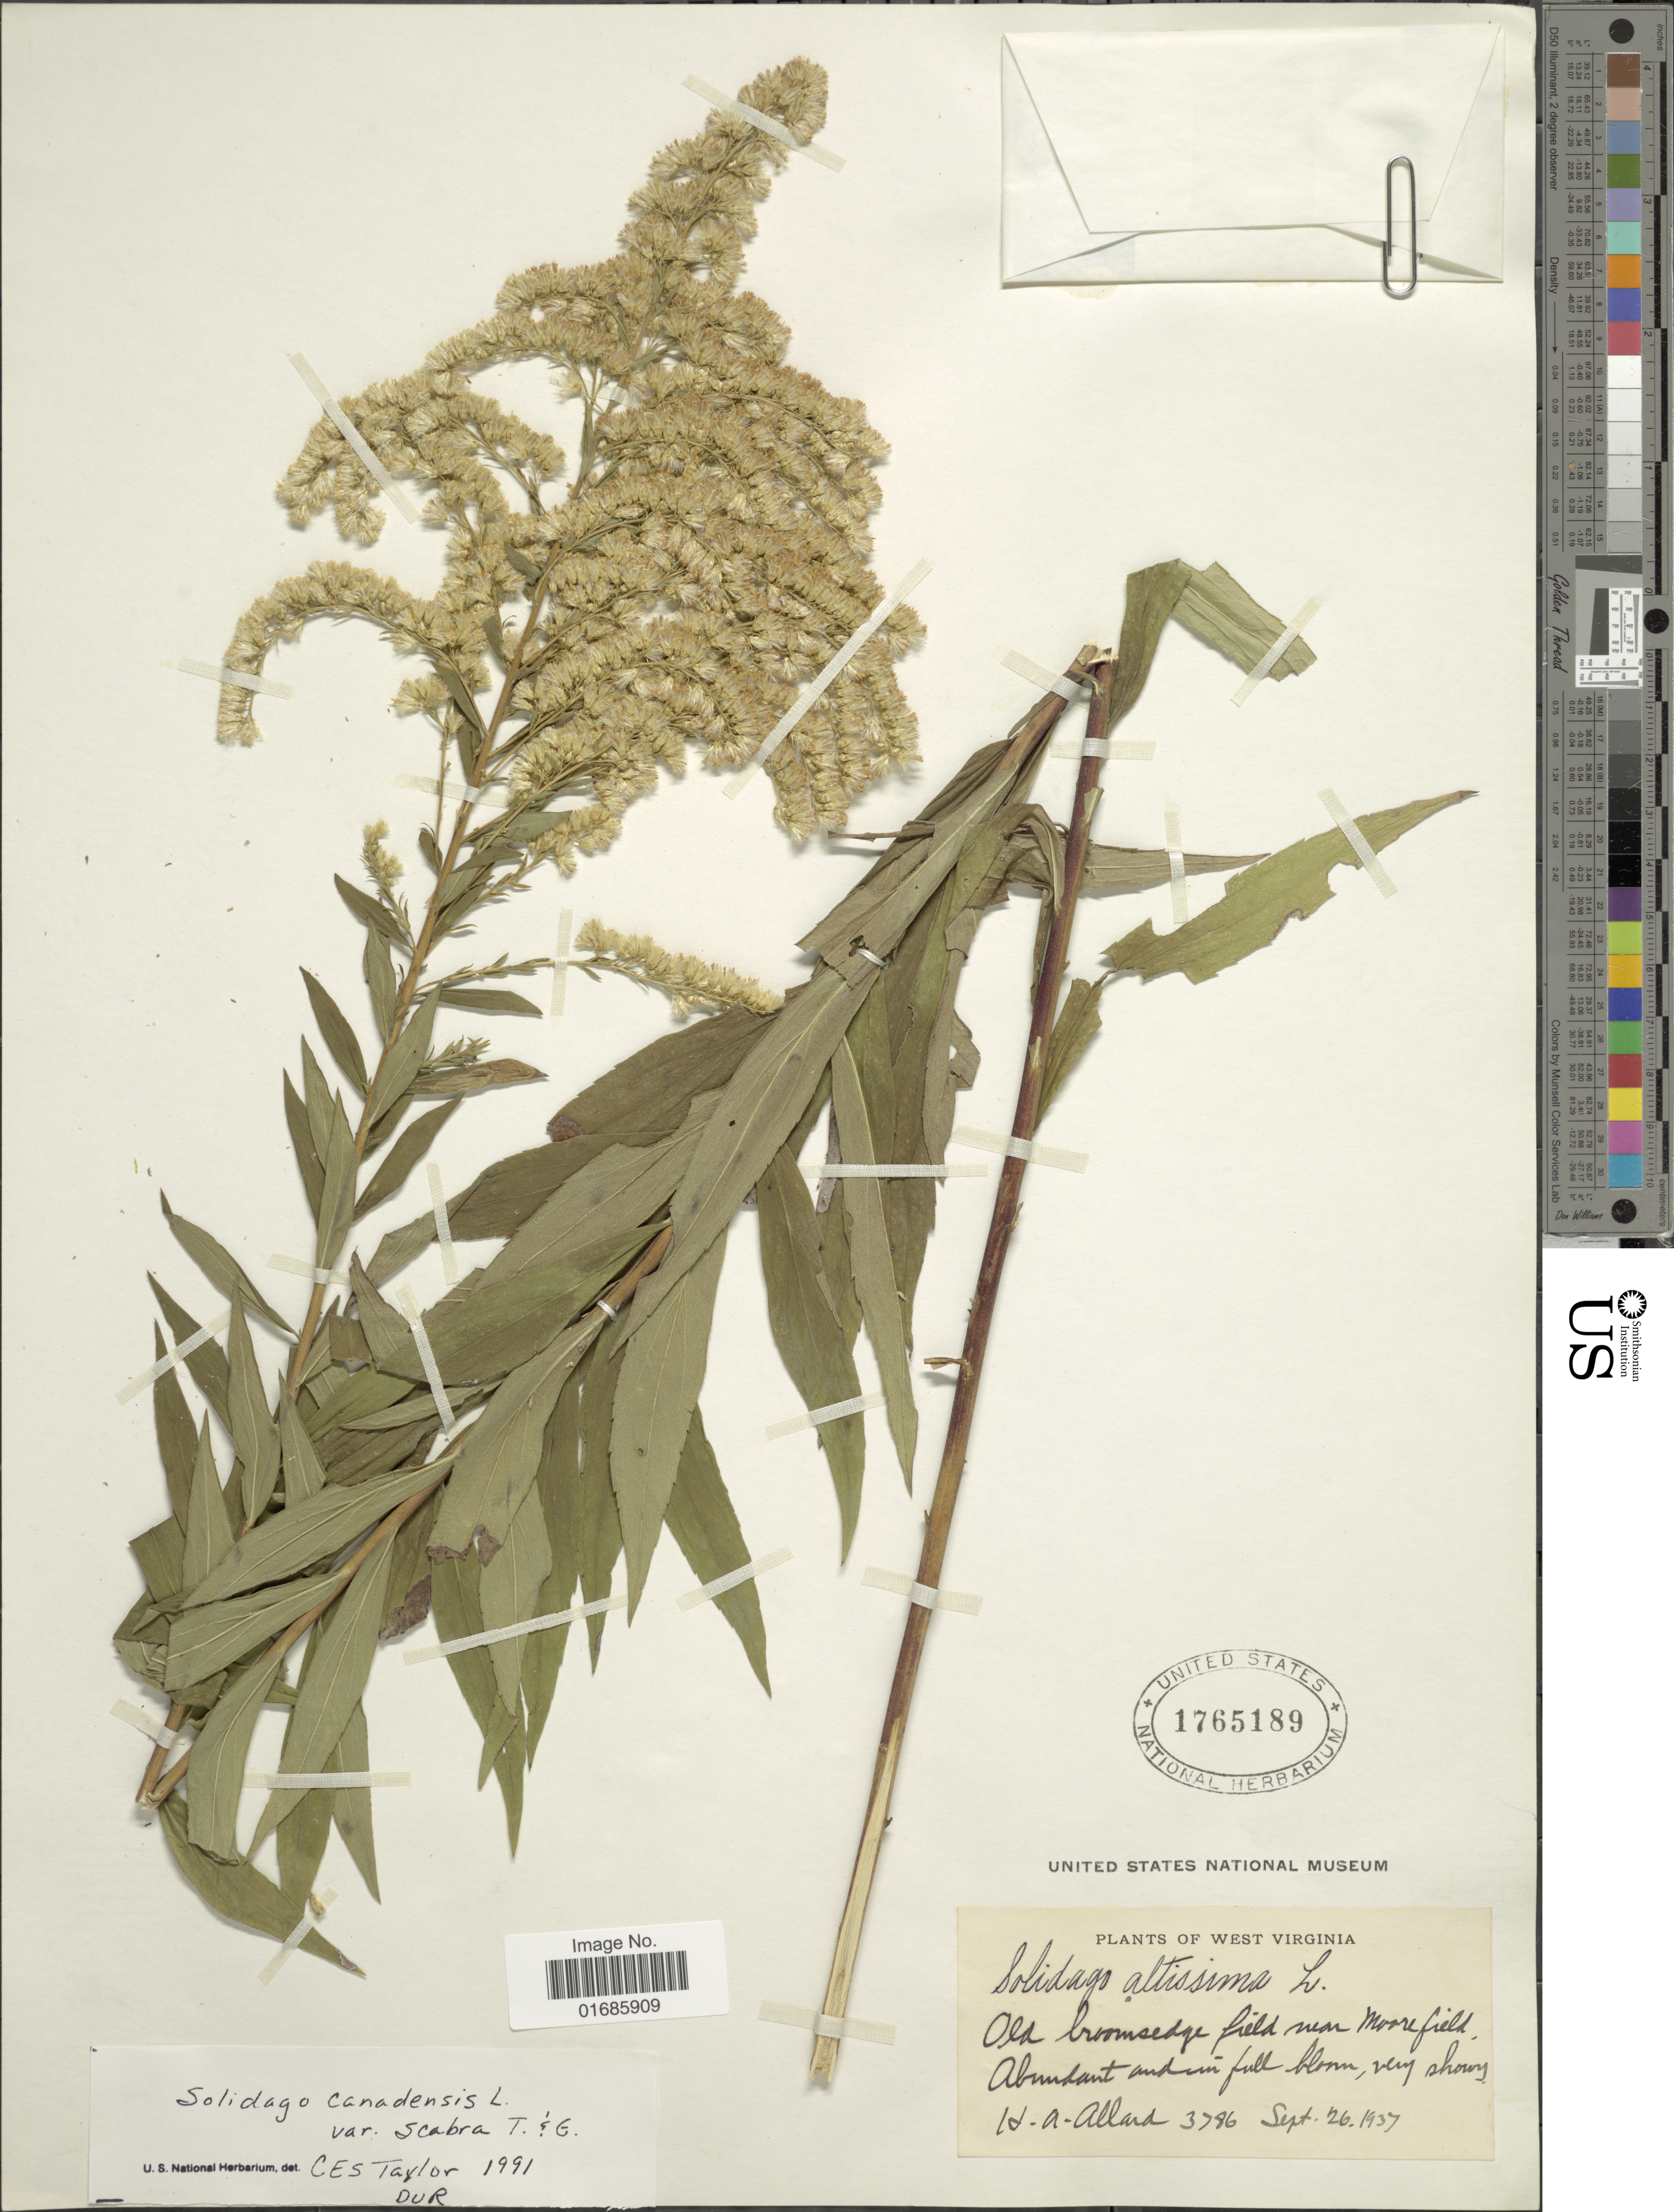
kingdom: Plantae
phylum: Tracheophyta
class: Magnoliopsida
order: Asterales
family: Asteraceae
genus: Solidago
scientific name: Solidago canadensis var. scabra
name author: (Muhl. ex Willd.) Torr. & A. Gray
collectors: H. A. Allard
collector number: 3786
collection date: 1937-09-26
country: United States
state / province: West Virginia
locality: Old broomsedge field near Moorefield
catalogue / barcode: US 1765189